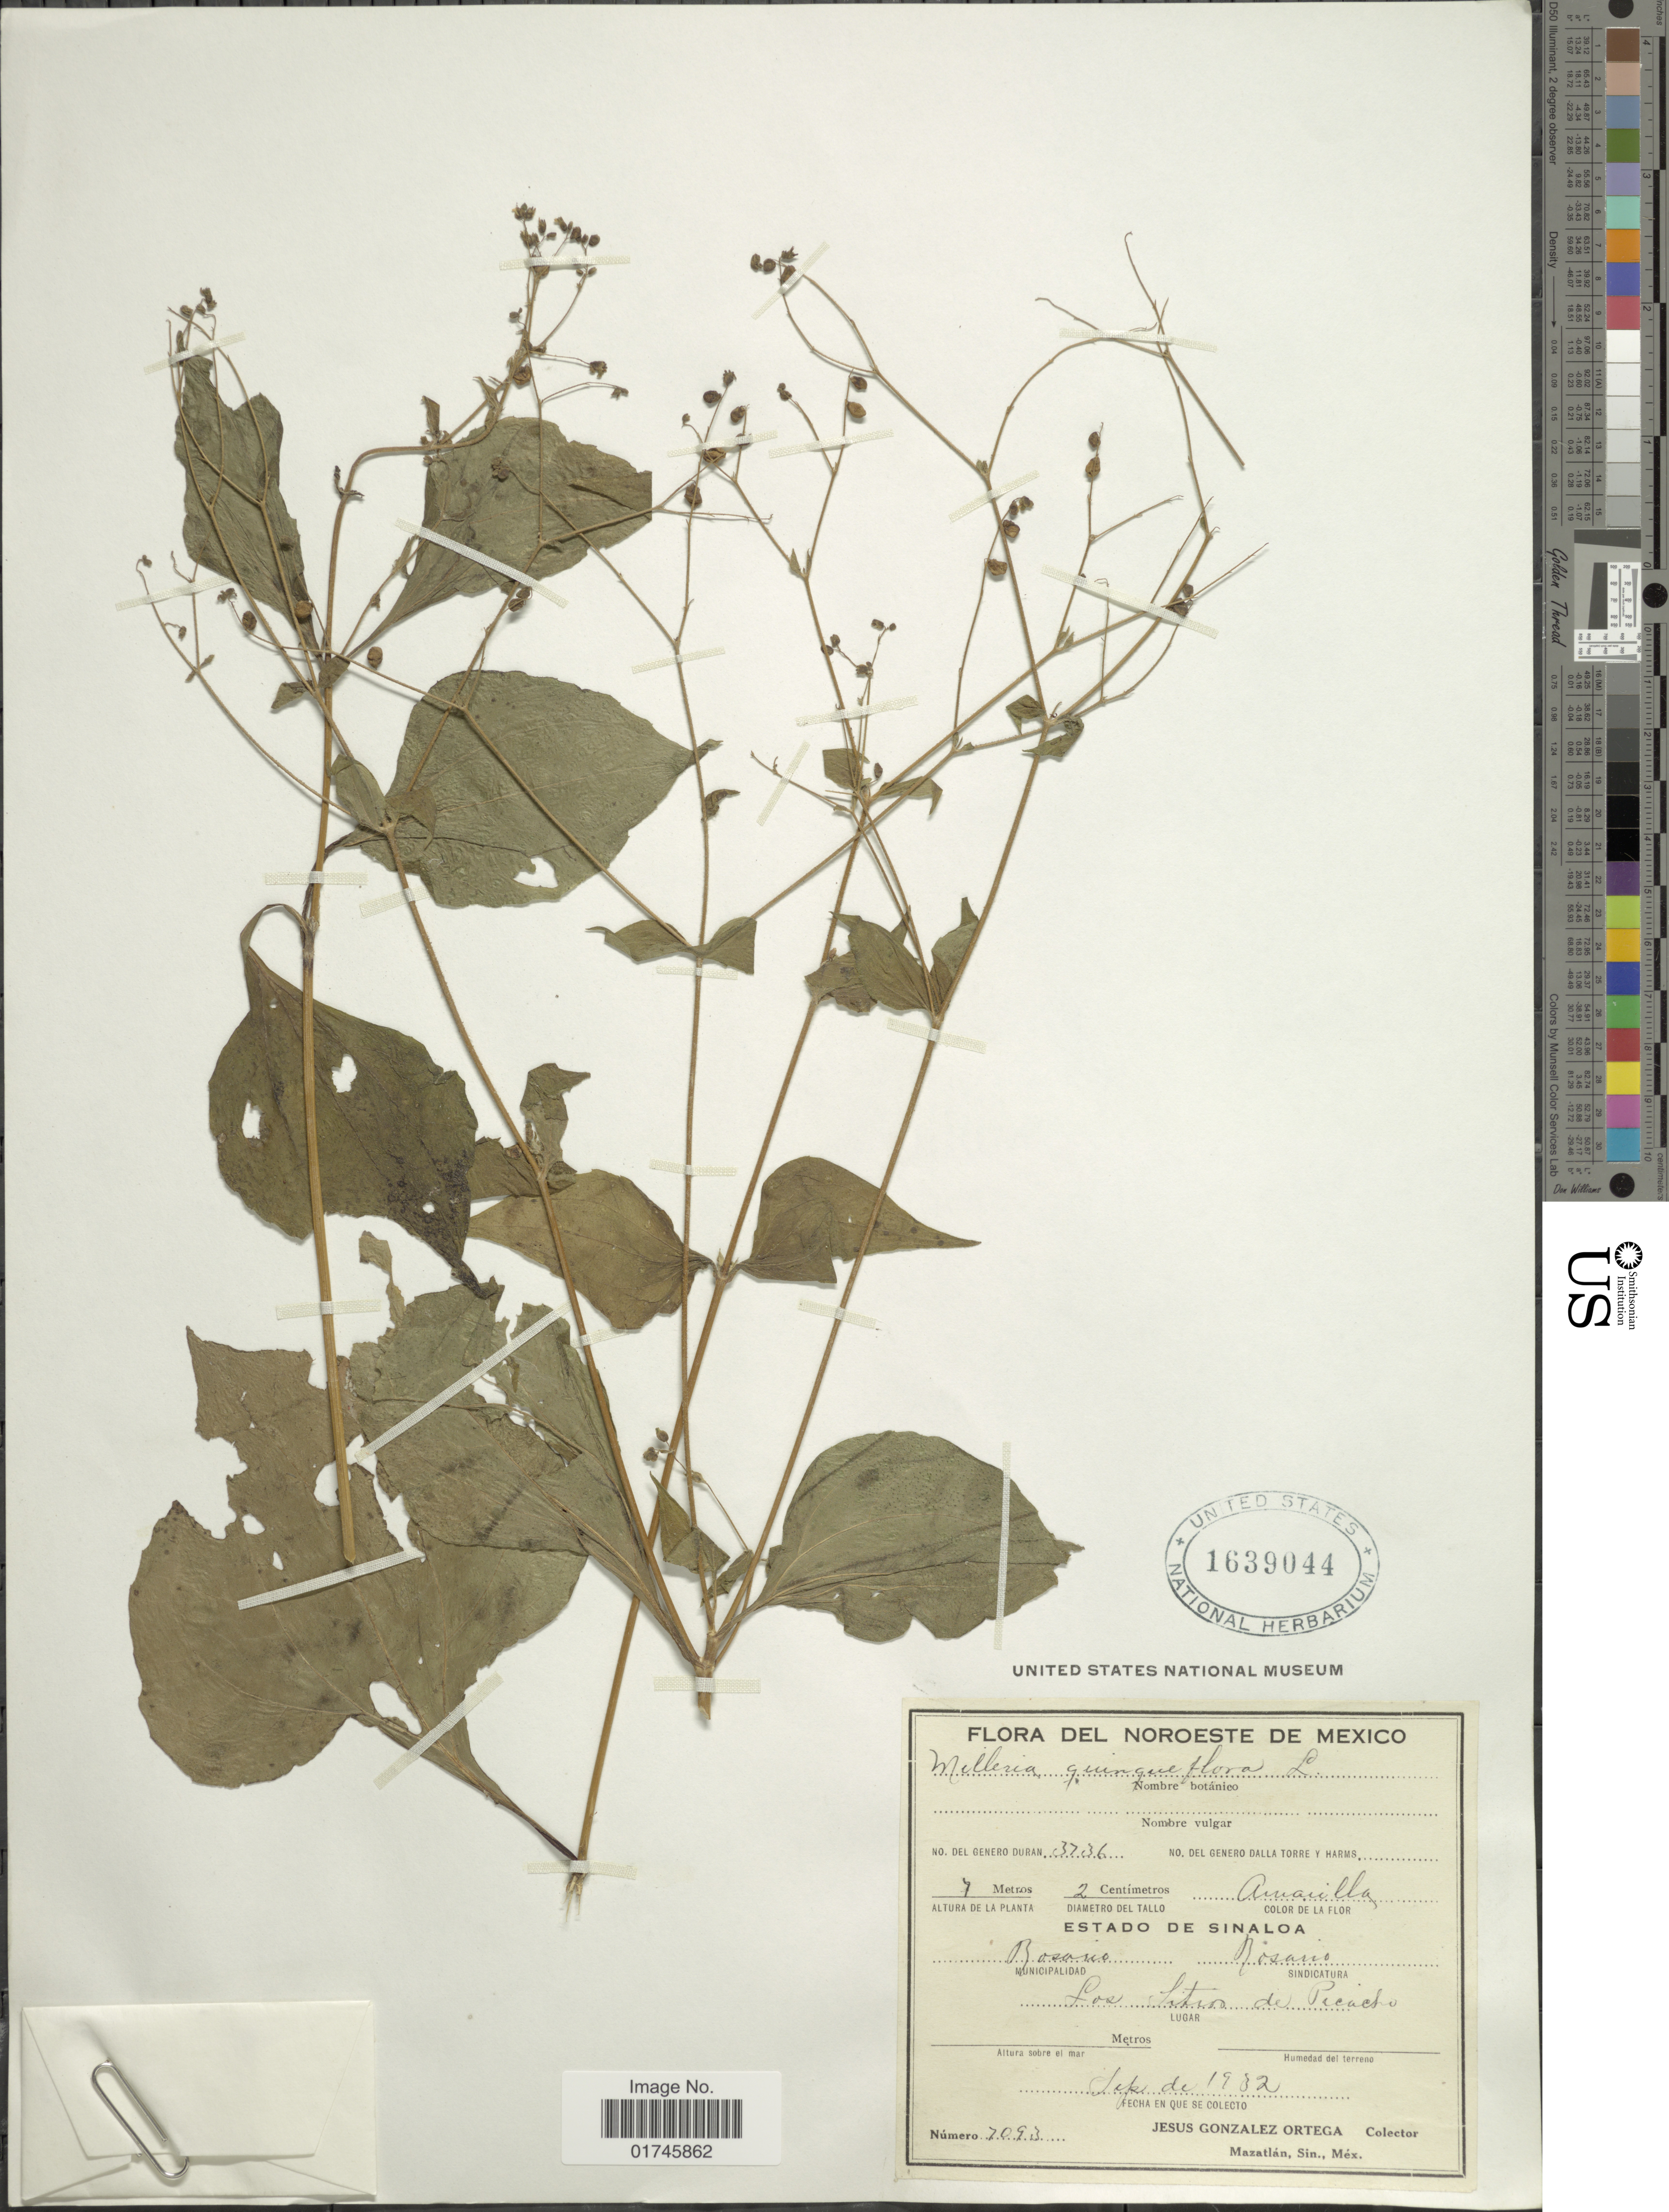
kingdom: Plantae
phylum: Tracheophyta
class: Magnoliopsida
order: Asterales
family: Asteraceae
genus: Milleria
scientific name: Milleria quinqueflora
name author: L.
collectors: J. Ortega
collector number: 7093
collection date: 1932-09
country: Mexico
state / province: Sinaloa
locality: Noroeste de Mexico. Estado de Sinaloa. Muncipality Rosario, Sindicatura Rosaria. Los Satiro de Picato. [interpreted]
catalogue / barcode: US 1639044